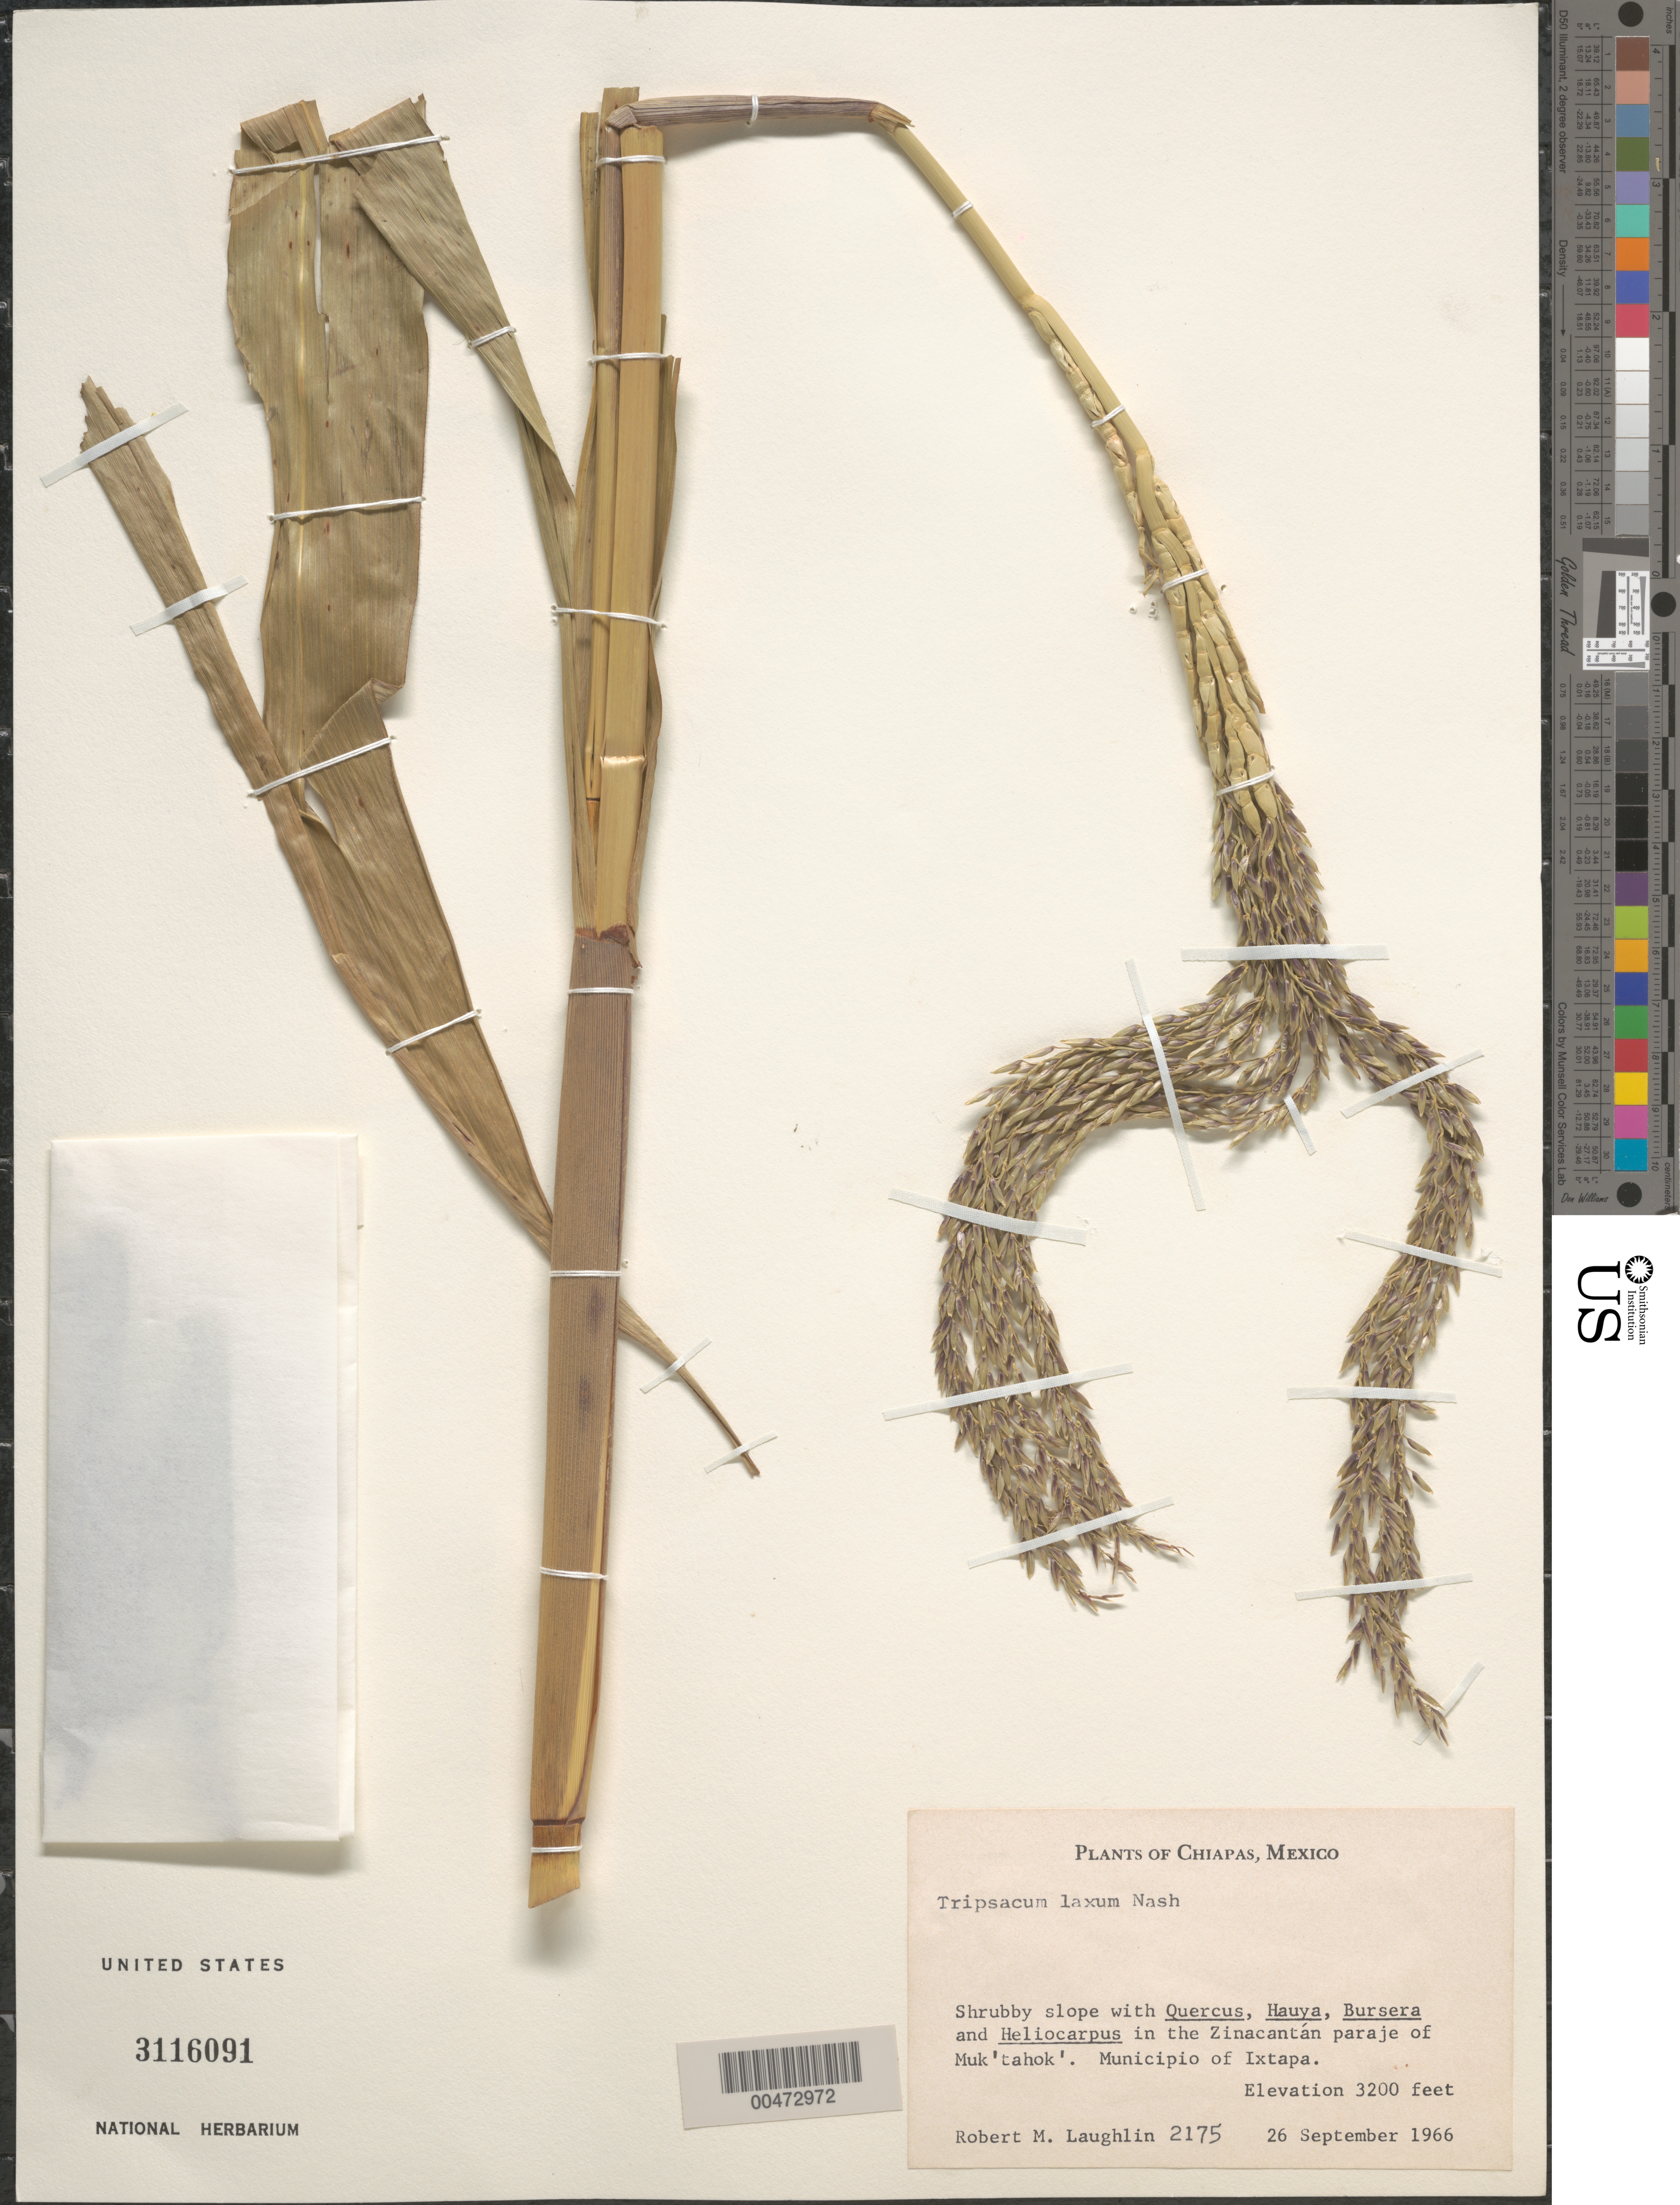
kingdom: Plantae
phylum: Tracheophyta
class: Liliopsida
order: Poales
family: Poaceae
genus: Tripsacum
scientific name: Tripsacum laxum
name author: Nash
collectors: R. M. Laughlin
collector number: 2175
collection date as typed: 26 Sep 1966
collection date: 1966-09-26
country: Mexico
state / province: Chiapas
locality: In the Zinacant n paraje of Muk'tahok', Ixtapa Mun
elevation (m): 975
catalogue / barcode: US 3116091